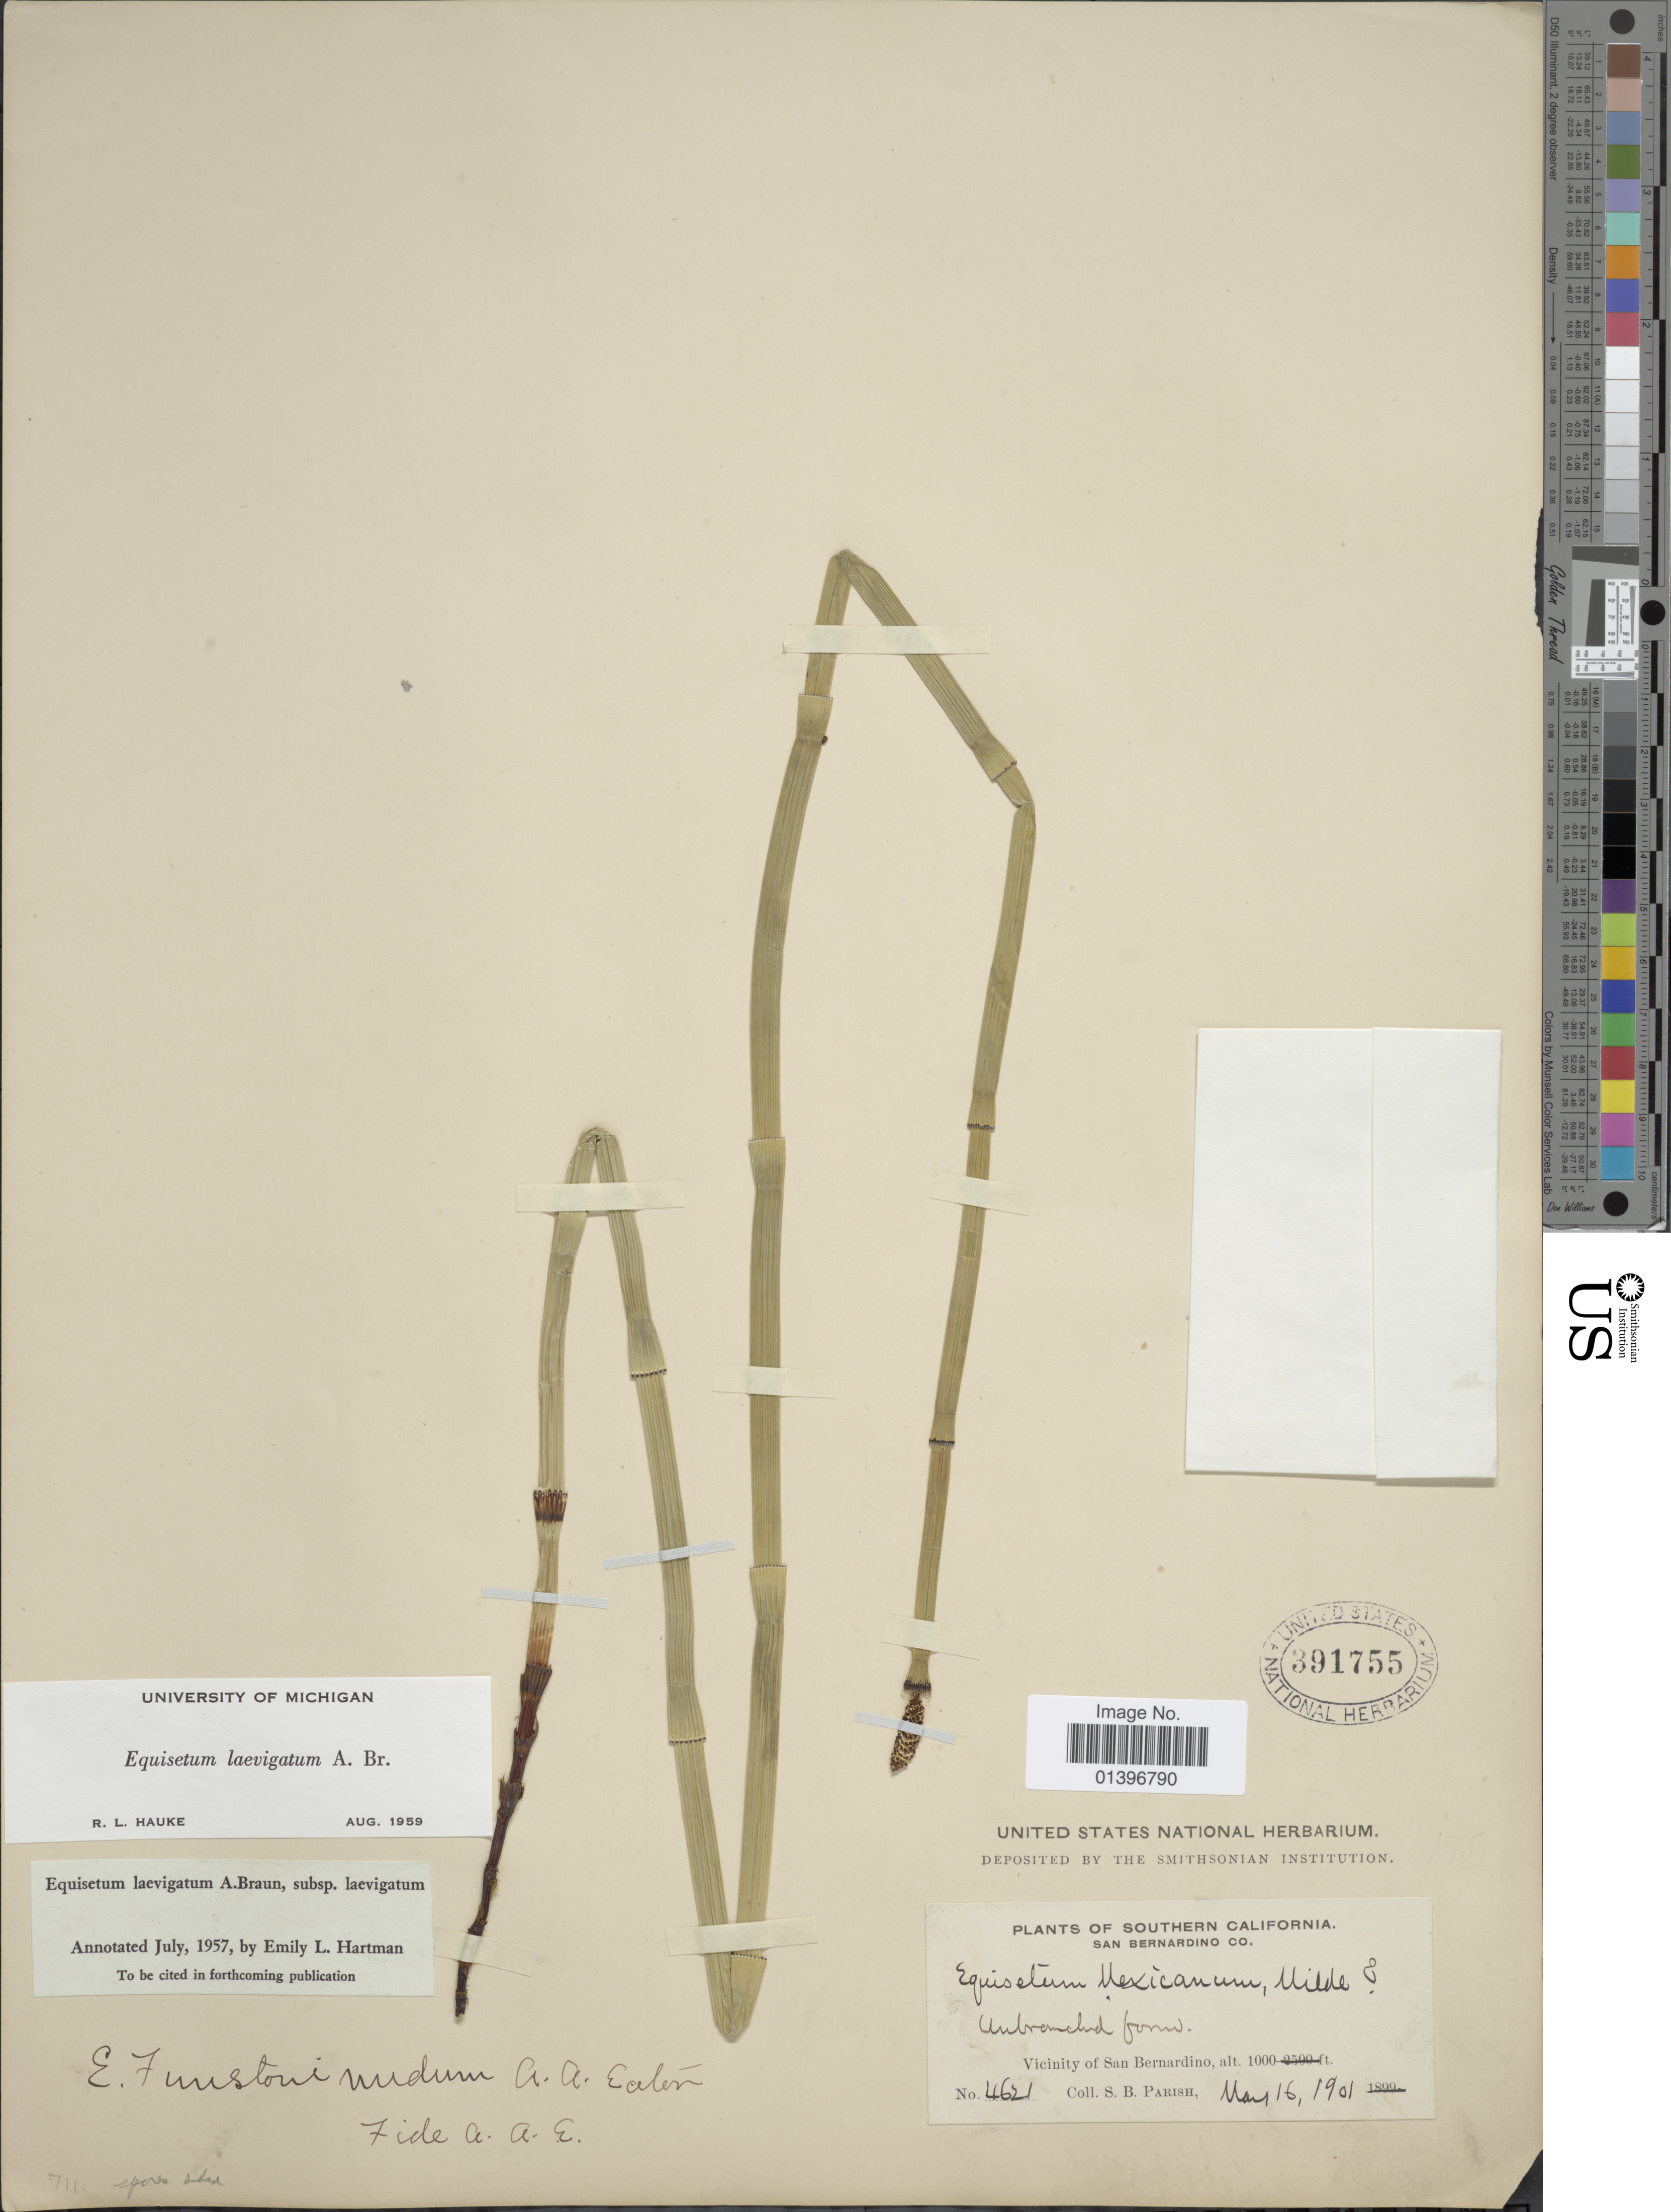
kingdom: Plantae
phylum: Tracheophyta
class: Polypodiopsida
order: Equisetales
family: Equisetaceae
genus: Equisetum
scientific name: Equisetum laevigatum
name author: A. Braun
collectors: S. B. Parish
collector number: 4621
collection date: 1901-05-16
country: United States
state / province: California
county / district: San Bernardino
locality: Southern California. San Bernardino Co. Vicinity of San Bernardino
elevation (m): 305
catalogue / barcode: US 391755